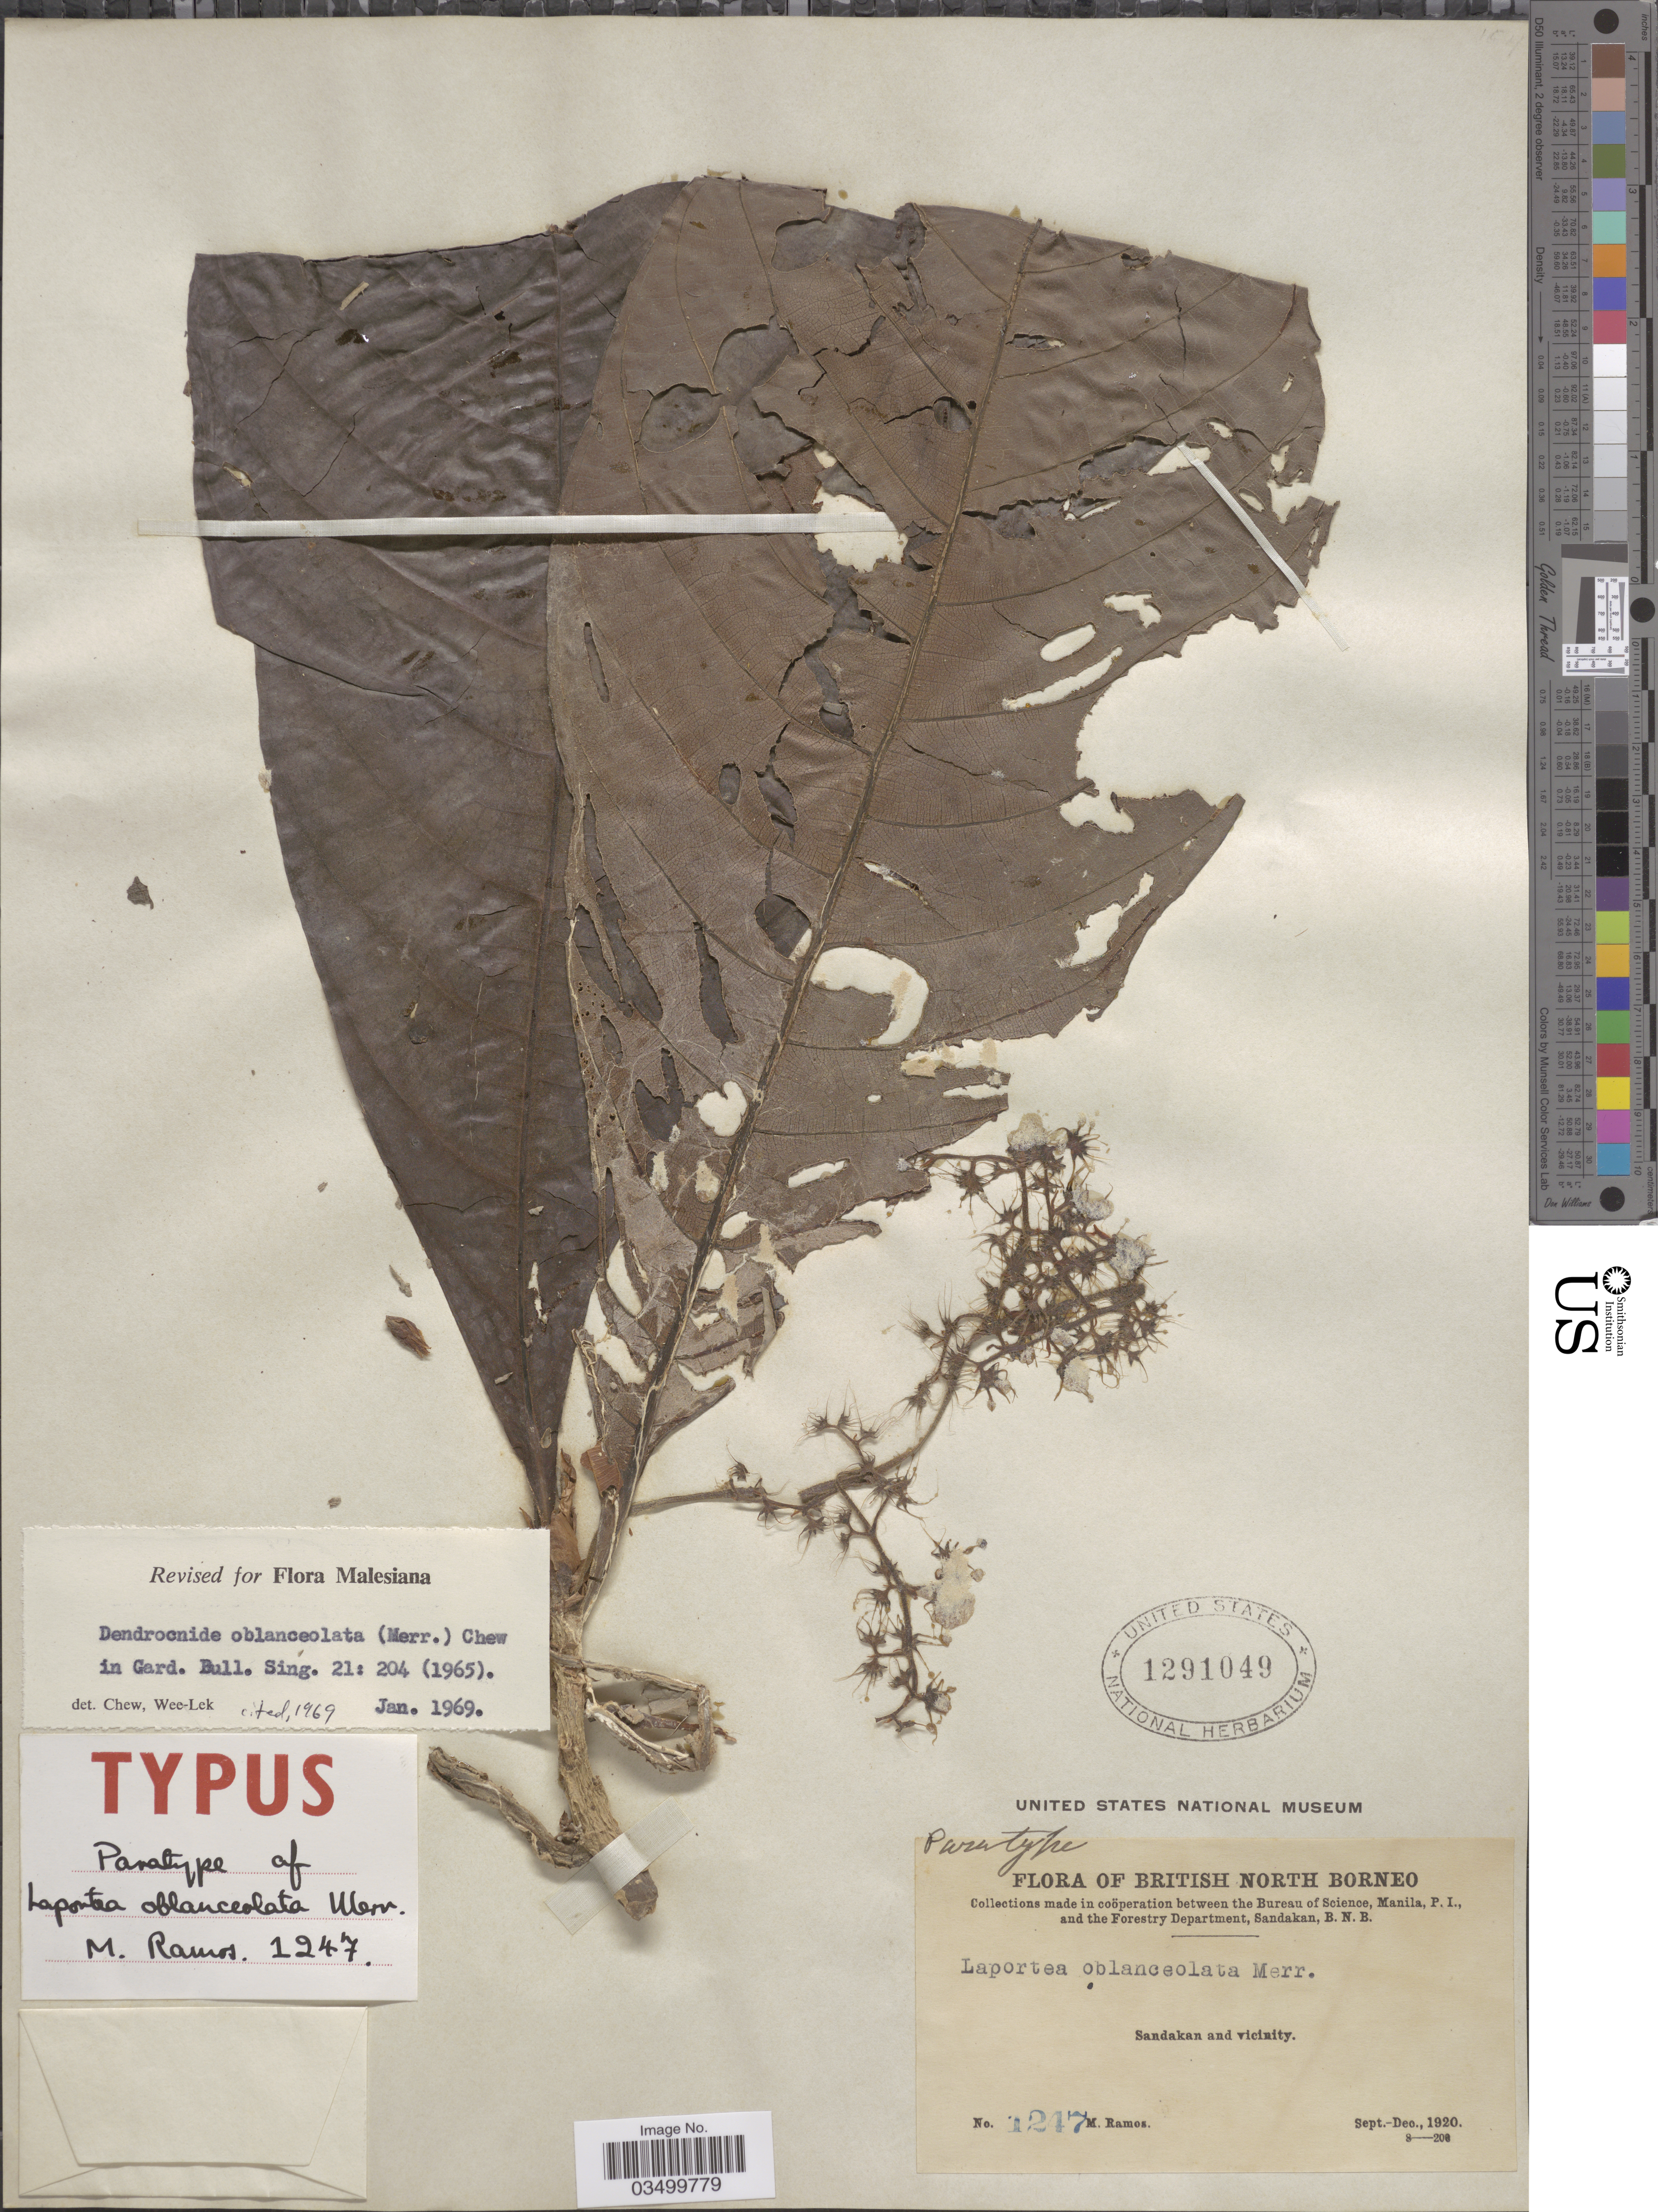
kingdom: Plantae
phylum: Tracheophyta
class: Magnoliopsida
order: Rosales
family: Urticaceae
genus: Dendrocnide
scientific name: Dendrocnide oblanceolata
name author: (Merr.) Chew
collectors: M. Ramos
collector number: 1247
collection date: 1920-09/1920-12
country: Malaysia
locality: British North Borneo. Sandakan and vicinity.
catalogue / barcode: US 1291049